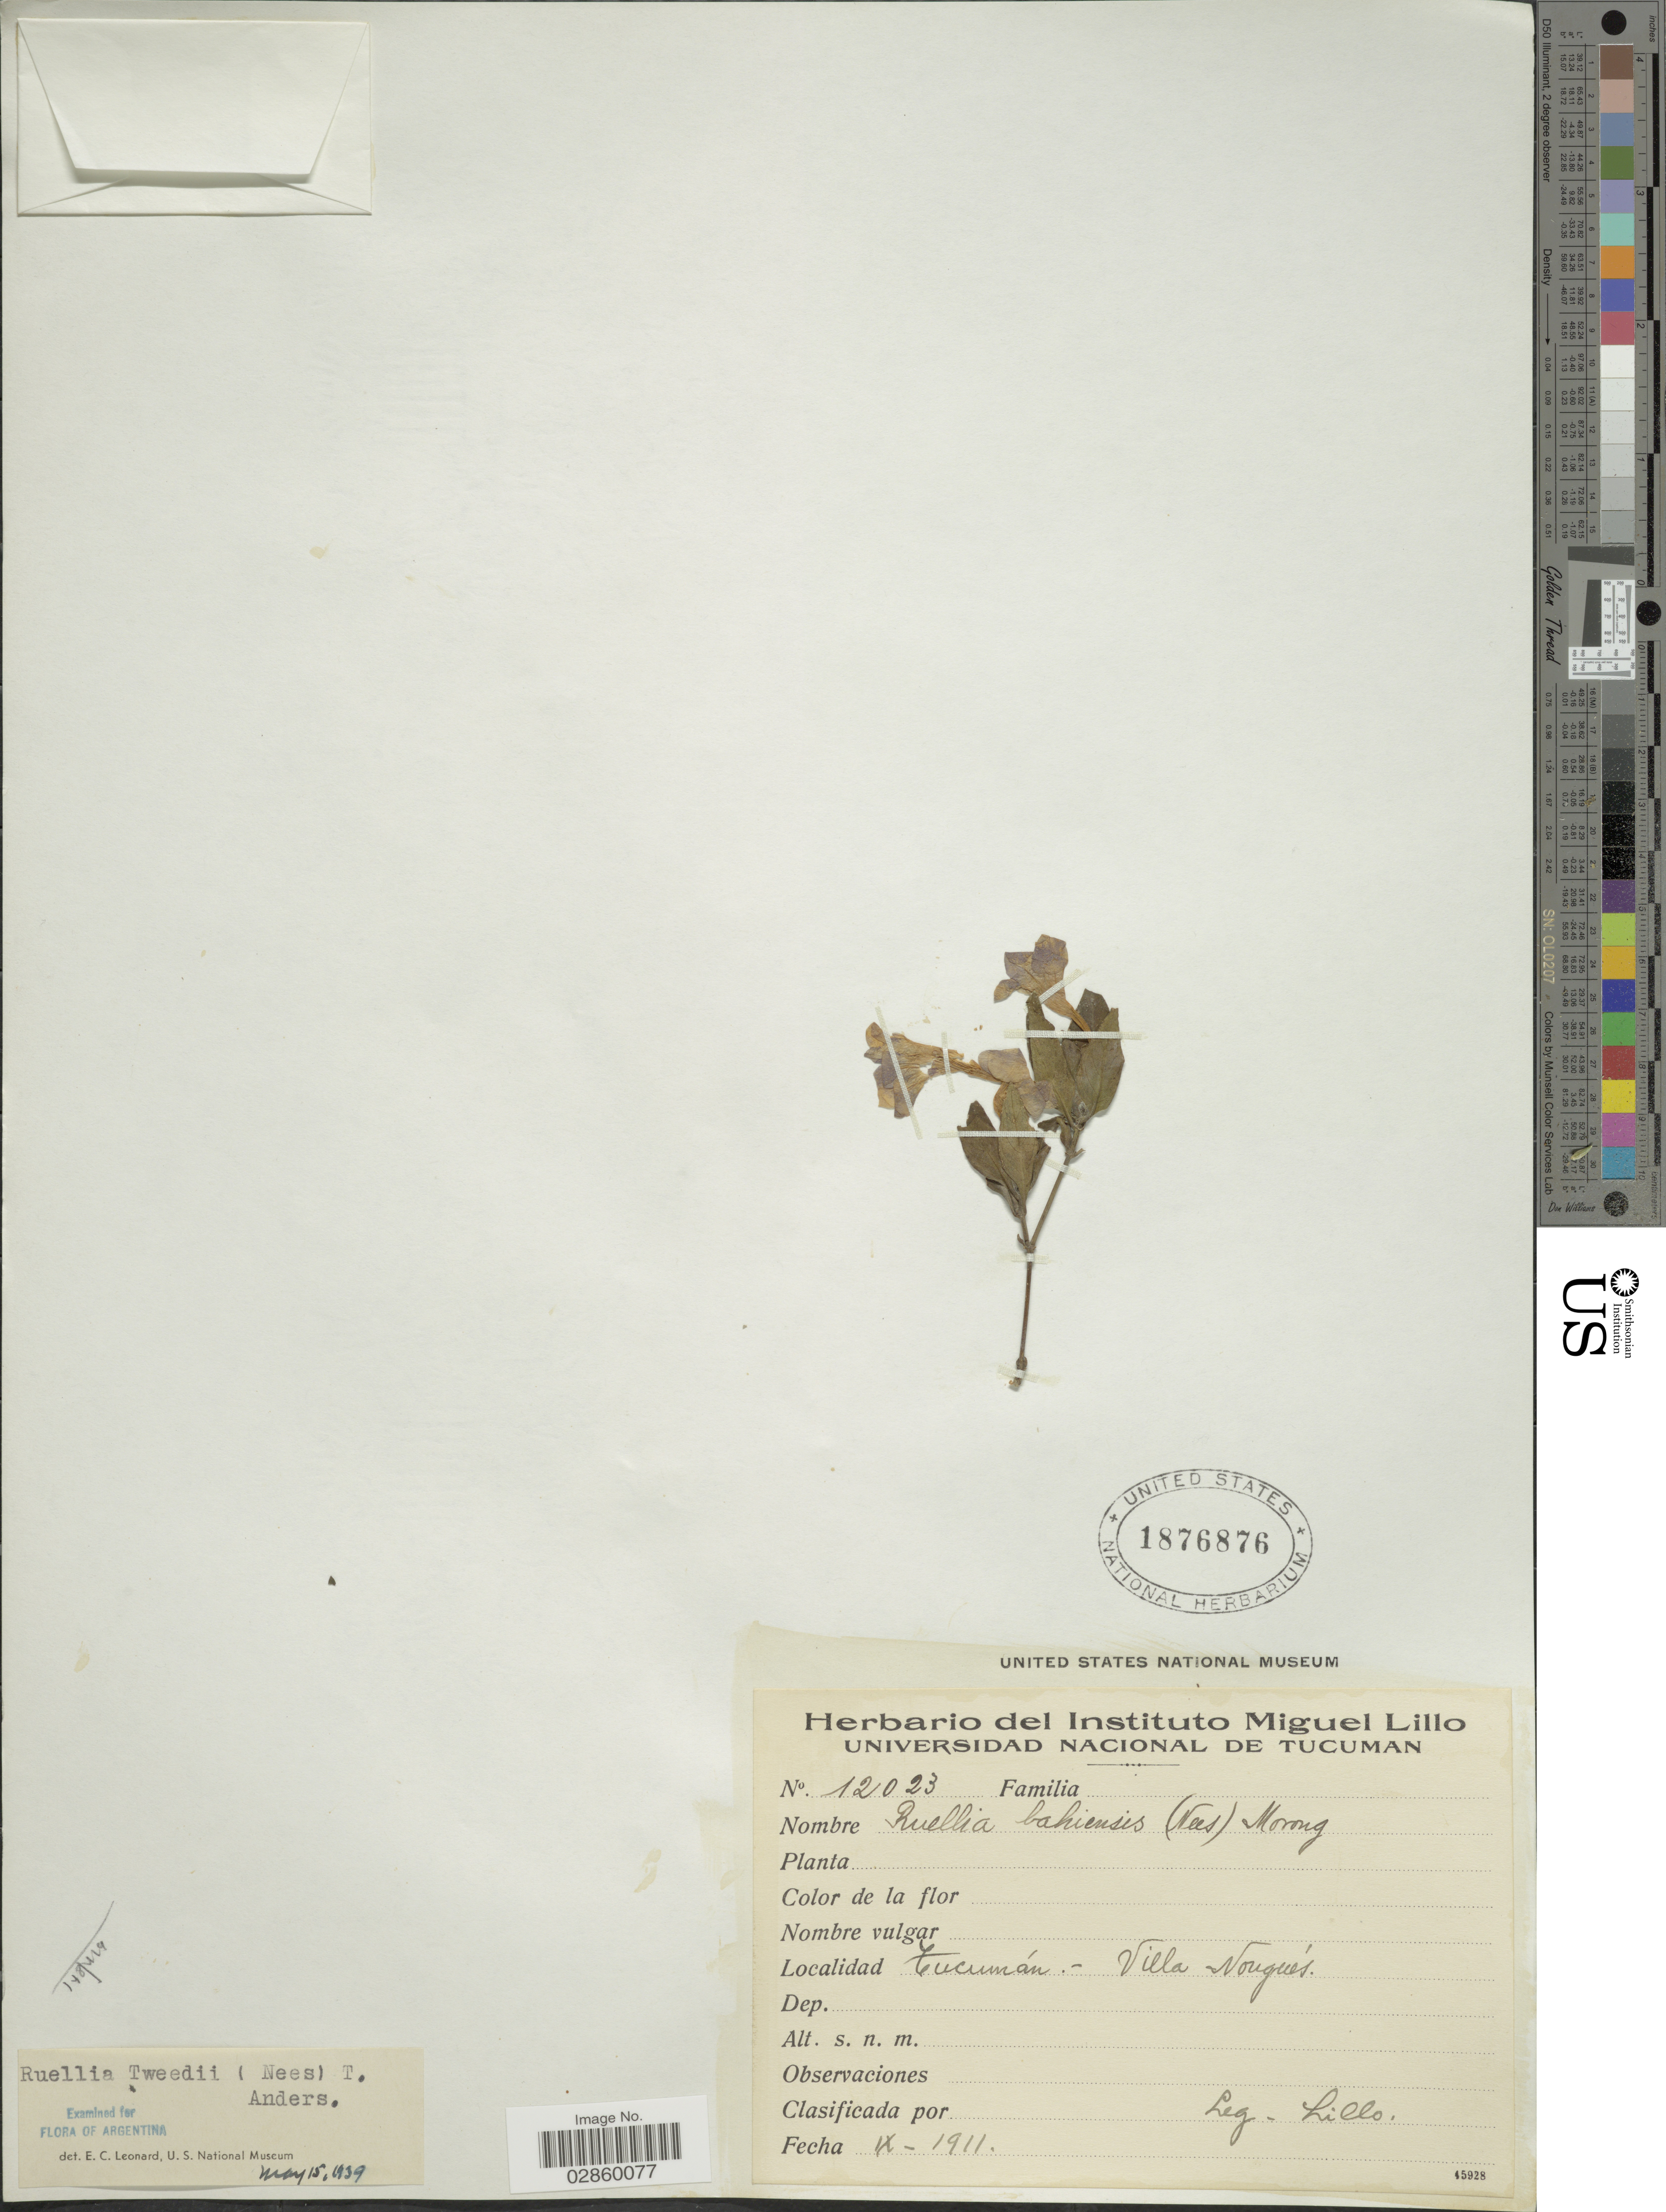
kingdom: Plantae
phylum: Tracheophyta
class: Magnoliopsida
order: Lamiales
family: Acanthaceae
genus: Ruellia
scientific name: Ruellia erythropus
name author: (Nees) Lindau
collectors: M. Lillo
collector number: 12023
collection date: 1911-09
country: Argentina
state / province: Tucuman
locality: Tucumán - Villa Nougués.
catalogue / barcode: US 1876876